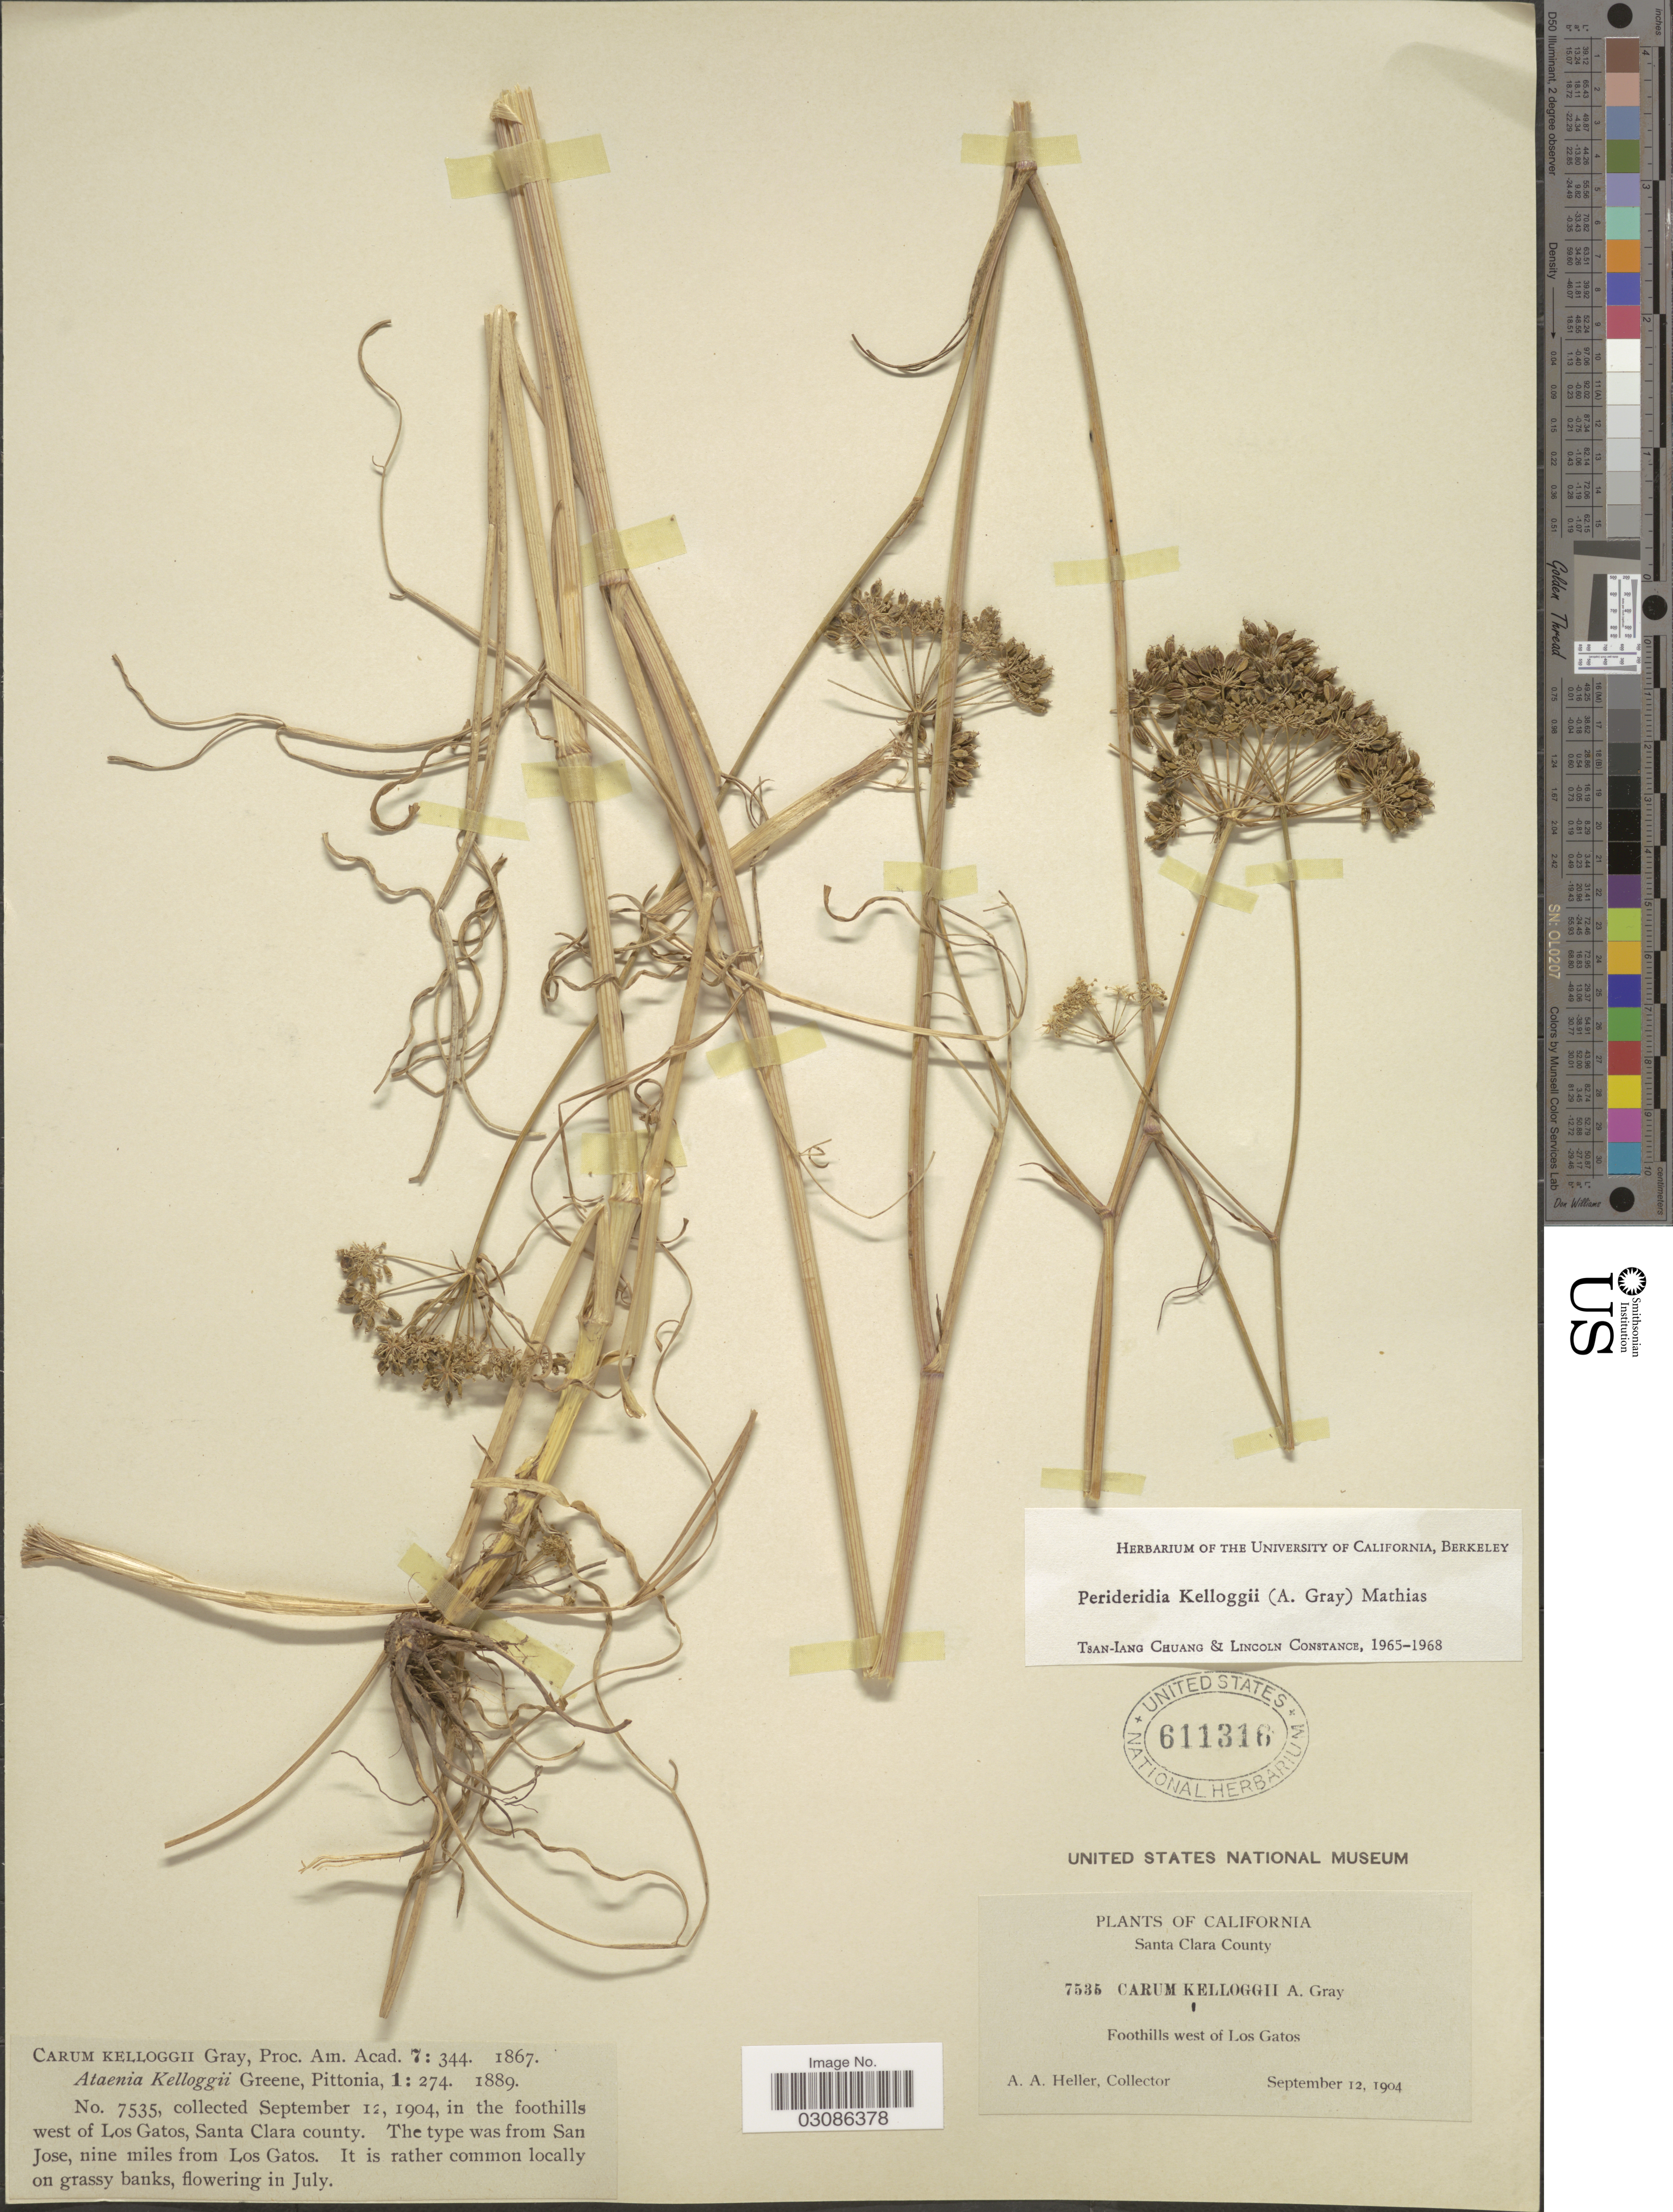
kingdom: Plantae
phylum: Tracheophyta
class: Magnoliopsida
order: Apiales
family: Apiaceae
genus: Perideridia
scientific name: Perideridia kelloggii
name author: (A. Gray) Mathias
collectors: A. A. Heller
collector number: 7535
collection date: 1904-09-12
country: United States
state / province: California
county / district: Santa Clara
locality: Santa Clara County, Foothills west of Los Gatos, San Jose, nine miles from Los Gatos.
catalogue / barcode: US 611316